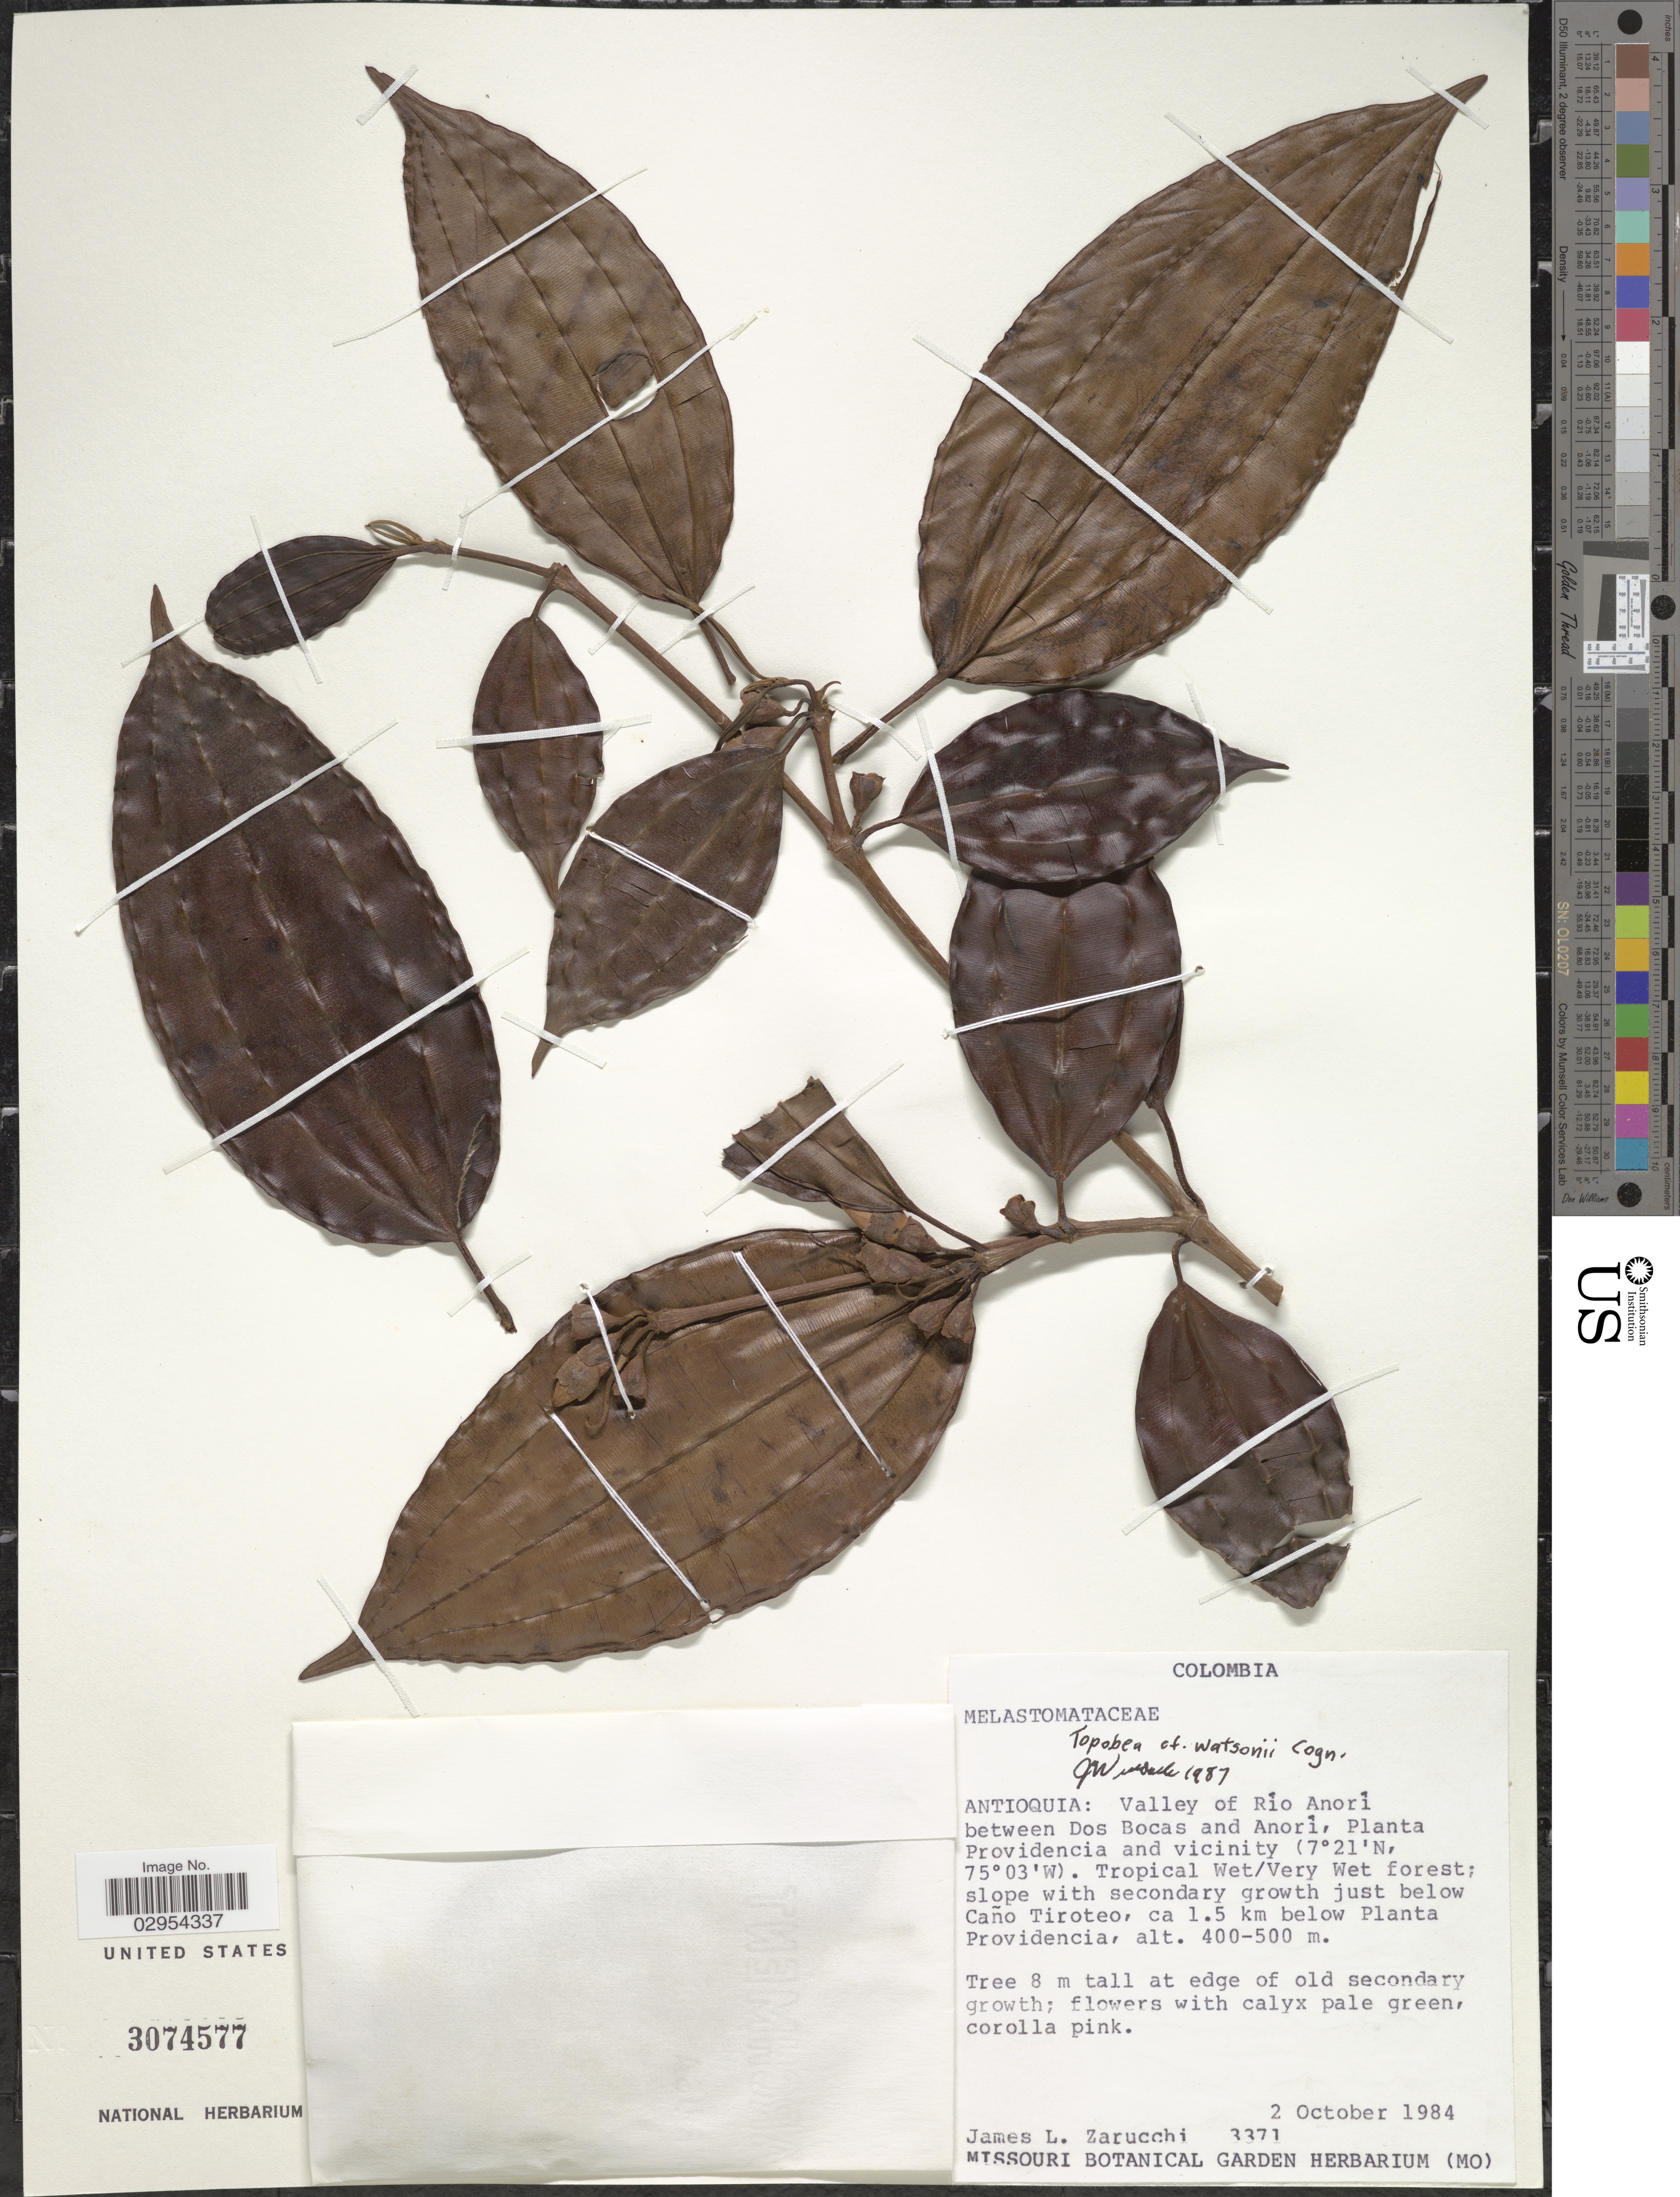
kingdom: Plantae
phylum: Tracheophyta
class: Magnoliopsida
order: Myrtales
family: Melastomataceae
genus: Topobea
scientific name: Topobea watsonii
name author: Cogn.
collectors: J. L. Zarucchi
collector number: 3371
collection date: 1984-10-02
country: Colombia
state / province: Antioquia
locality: Valley of Río Anorí between Dos Bocas and Anorí, Planta Providencia and vicinity. Tropical Wet/Very Wet forest; slope with secondary growth just below Caño Tiroteo, ca 1.5 km below Planta Providencia.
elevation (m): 400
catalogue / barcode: US 3074577